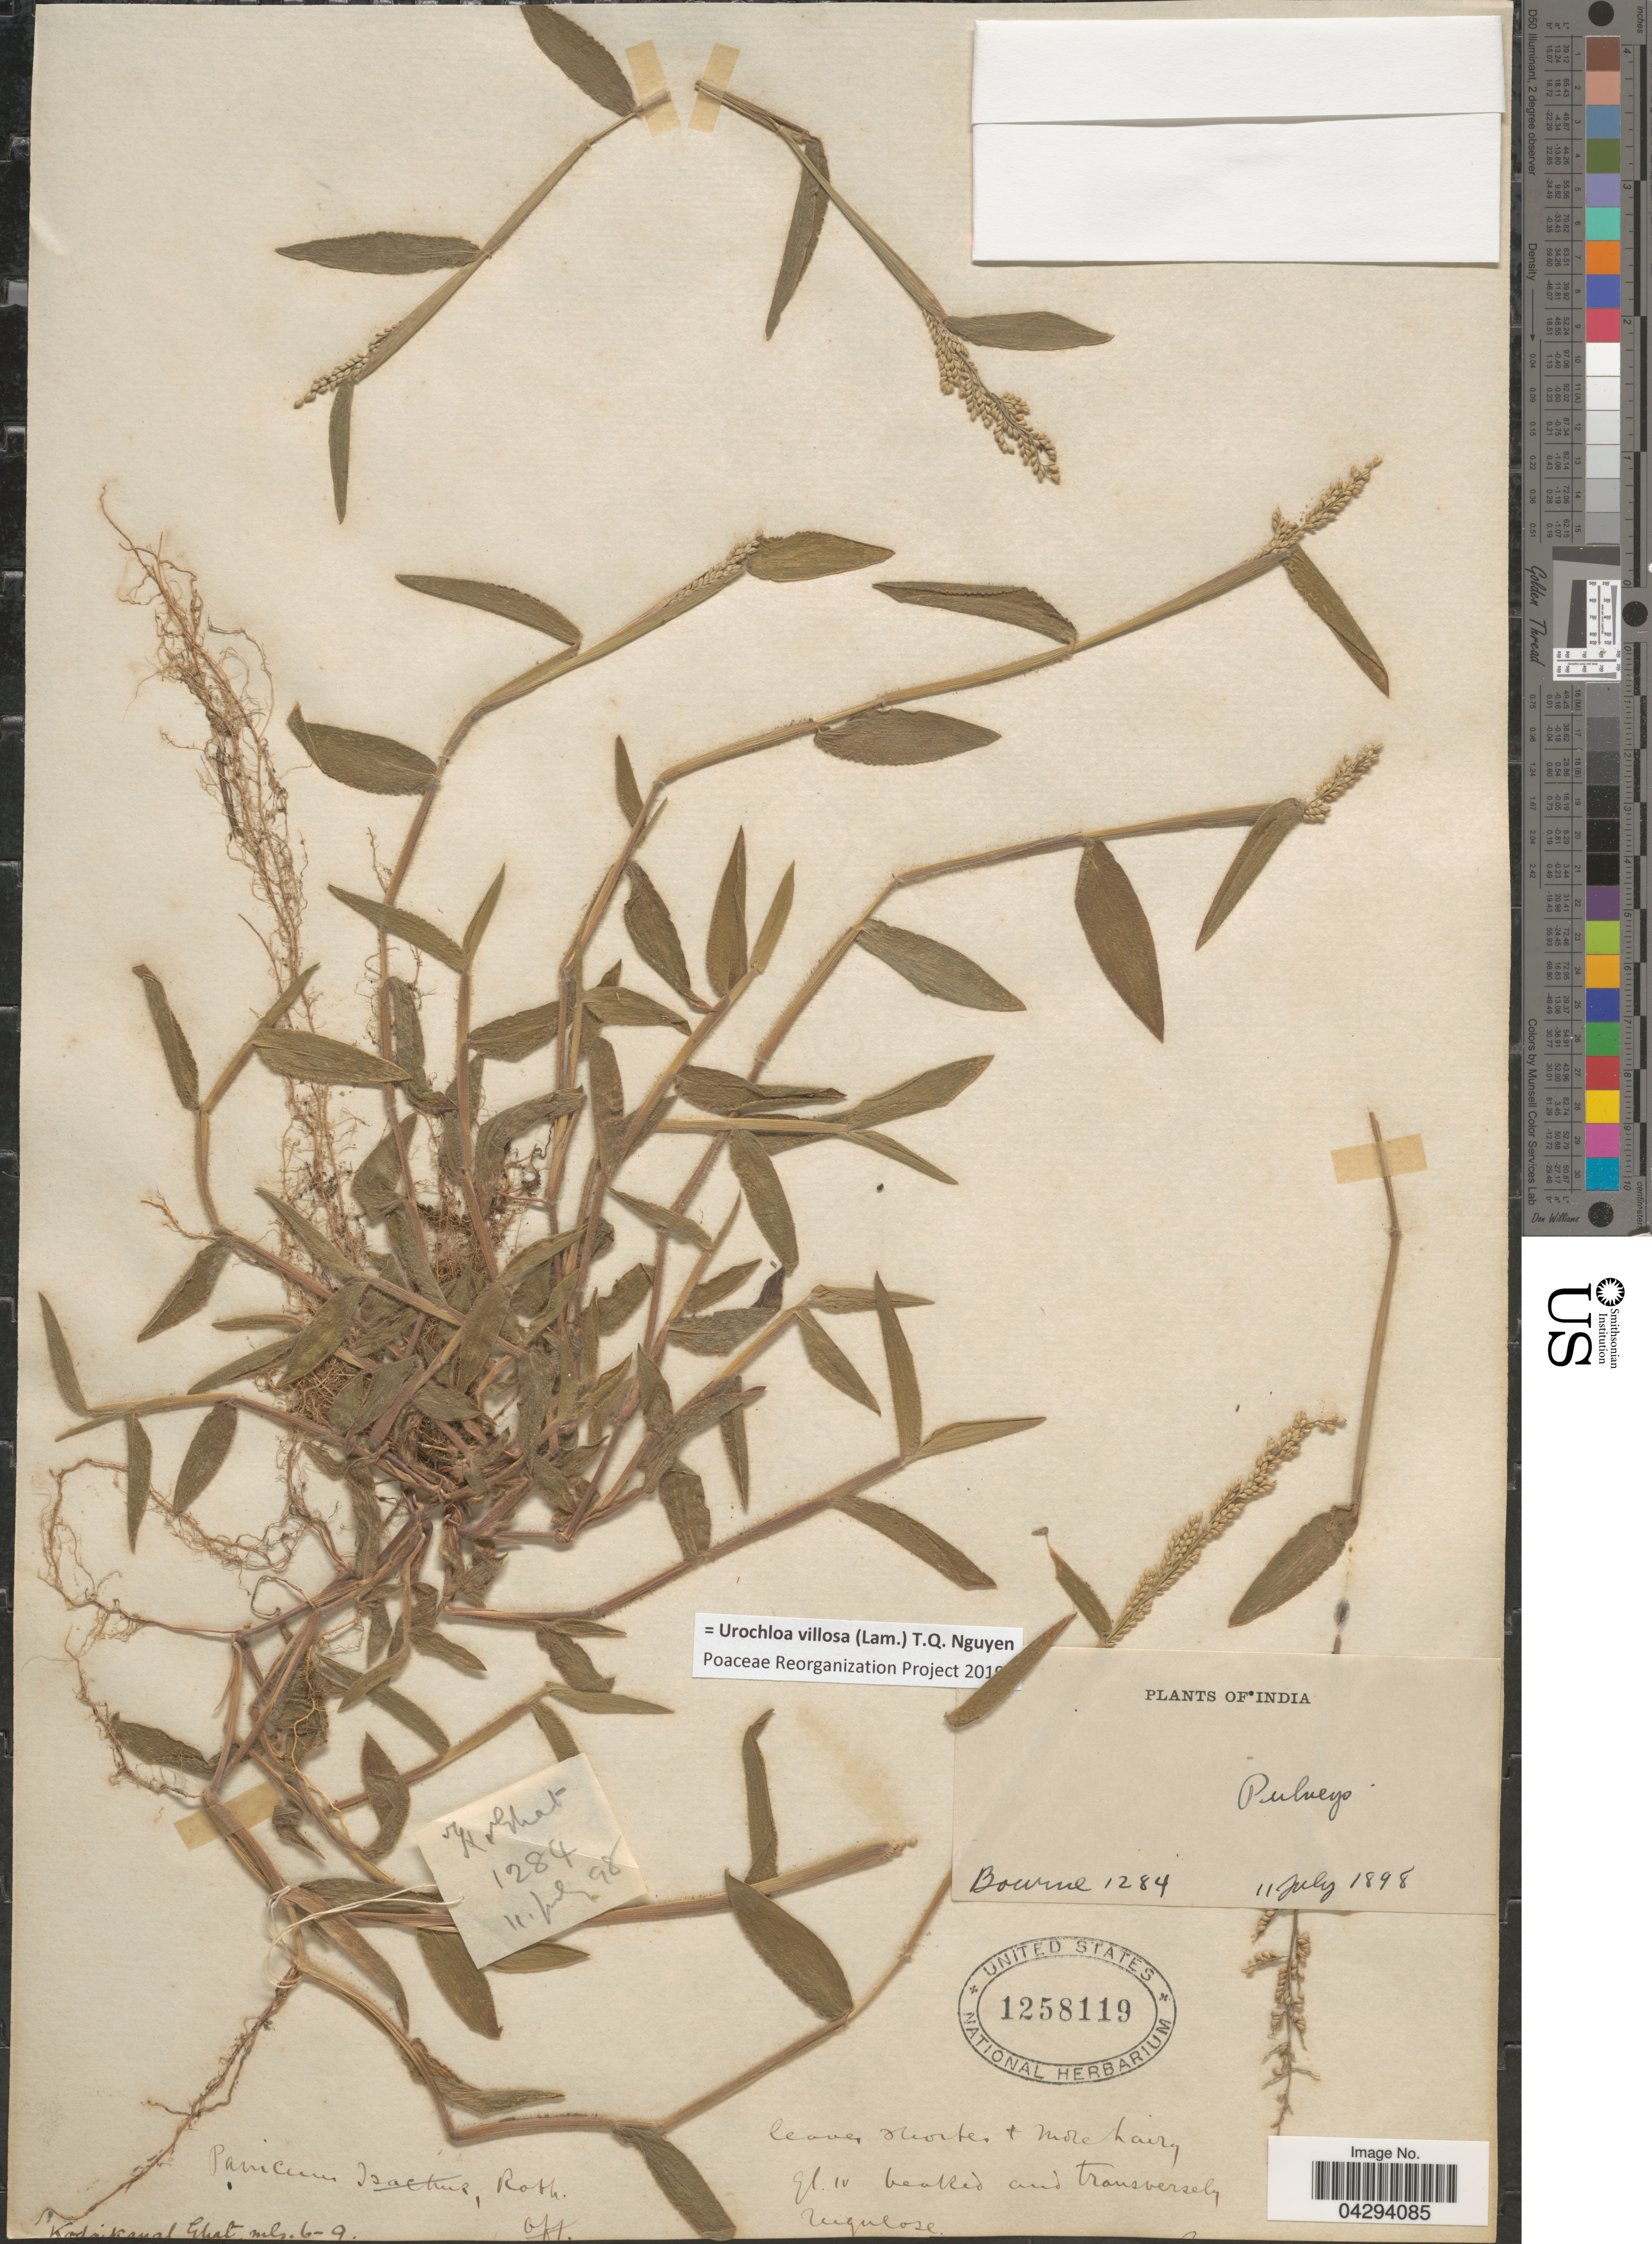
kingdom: Plantae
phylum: Tracheophyta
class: Liliopsida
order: Poales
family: Poaceae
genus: Urochloa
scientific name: Urochloa villosa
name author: (Lam.) T.Q. Nguyen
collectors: -- Bourne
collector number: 1284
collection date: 1898-07-11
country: India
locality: Pulneys.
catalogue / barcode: US 1258119